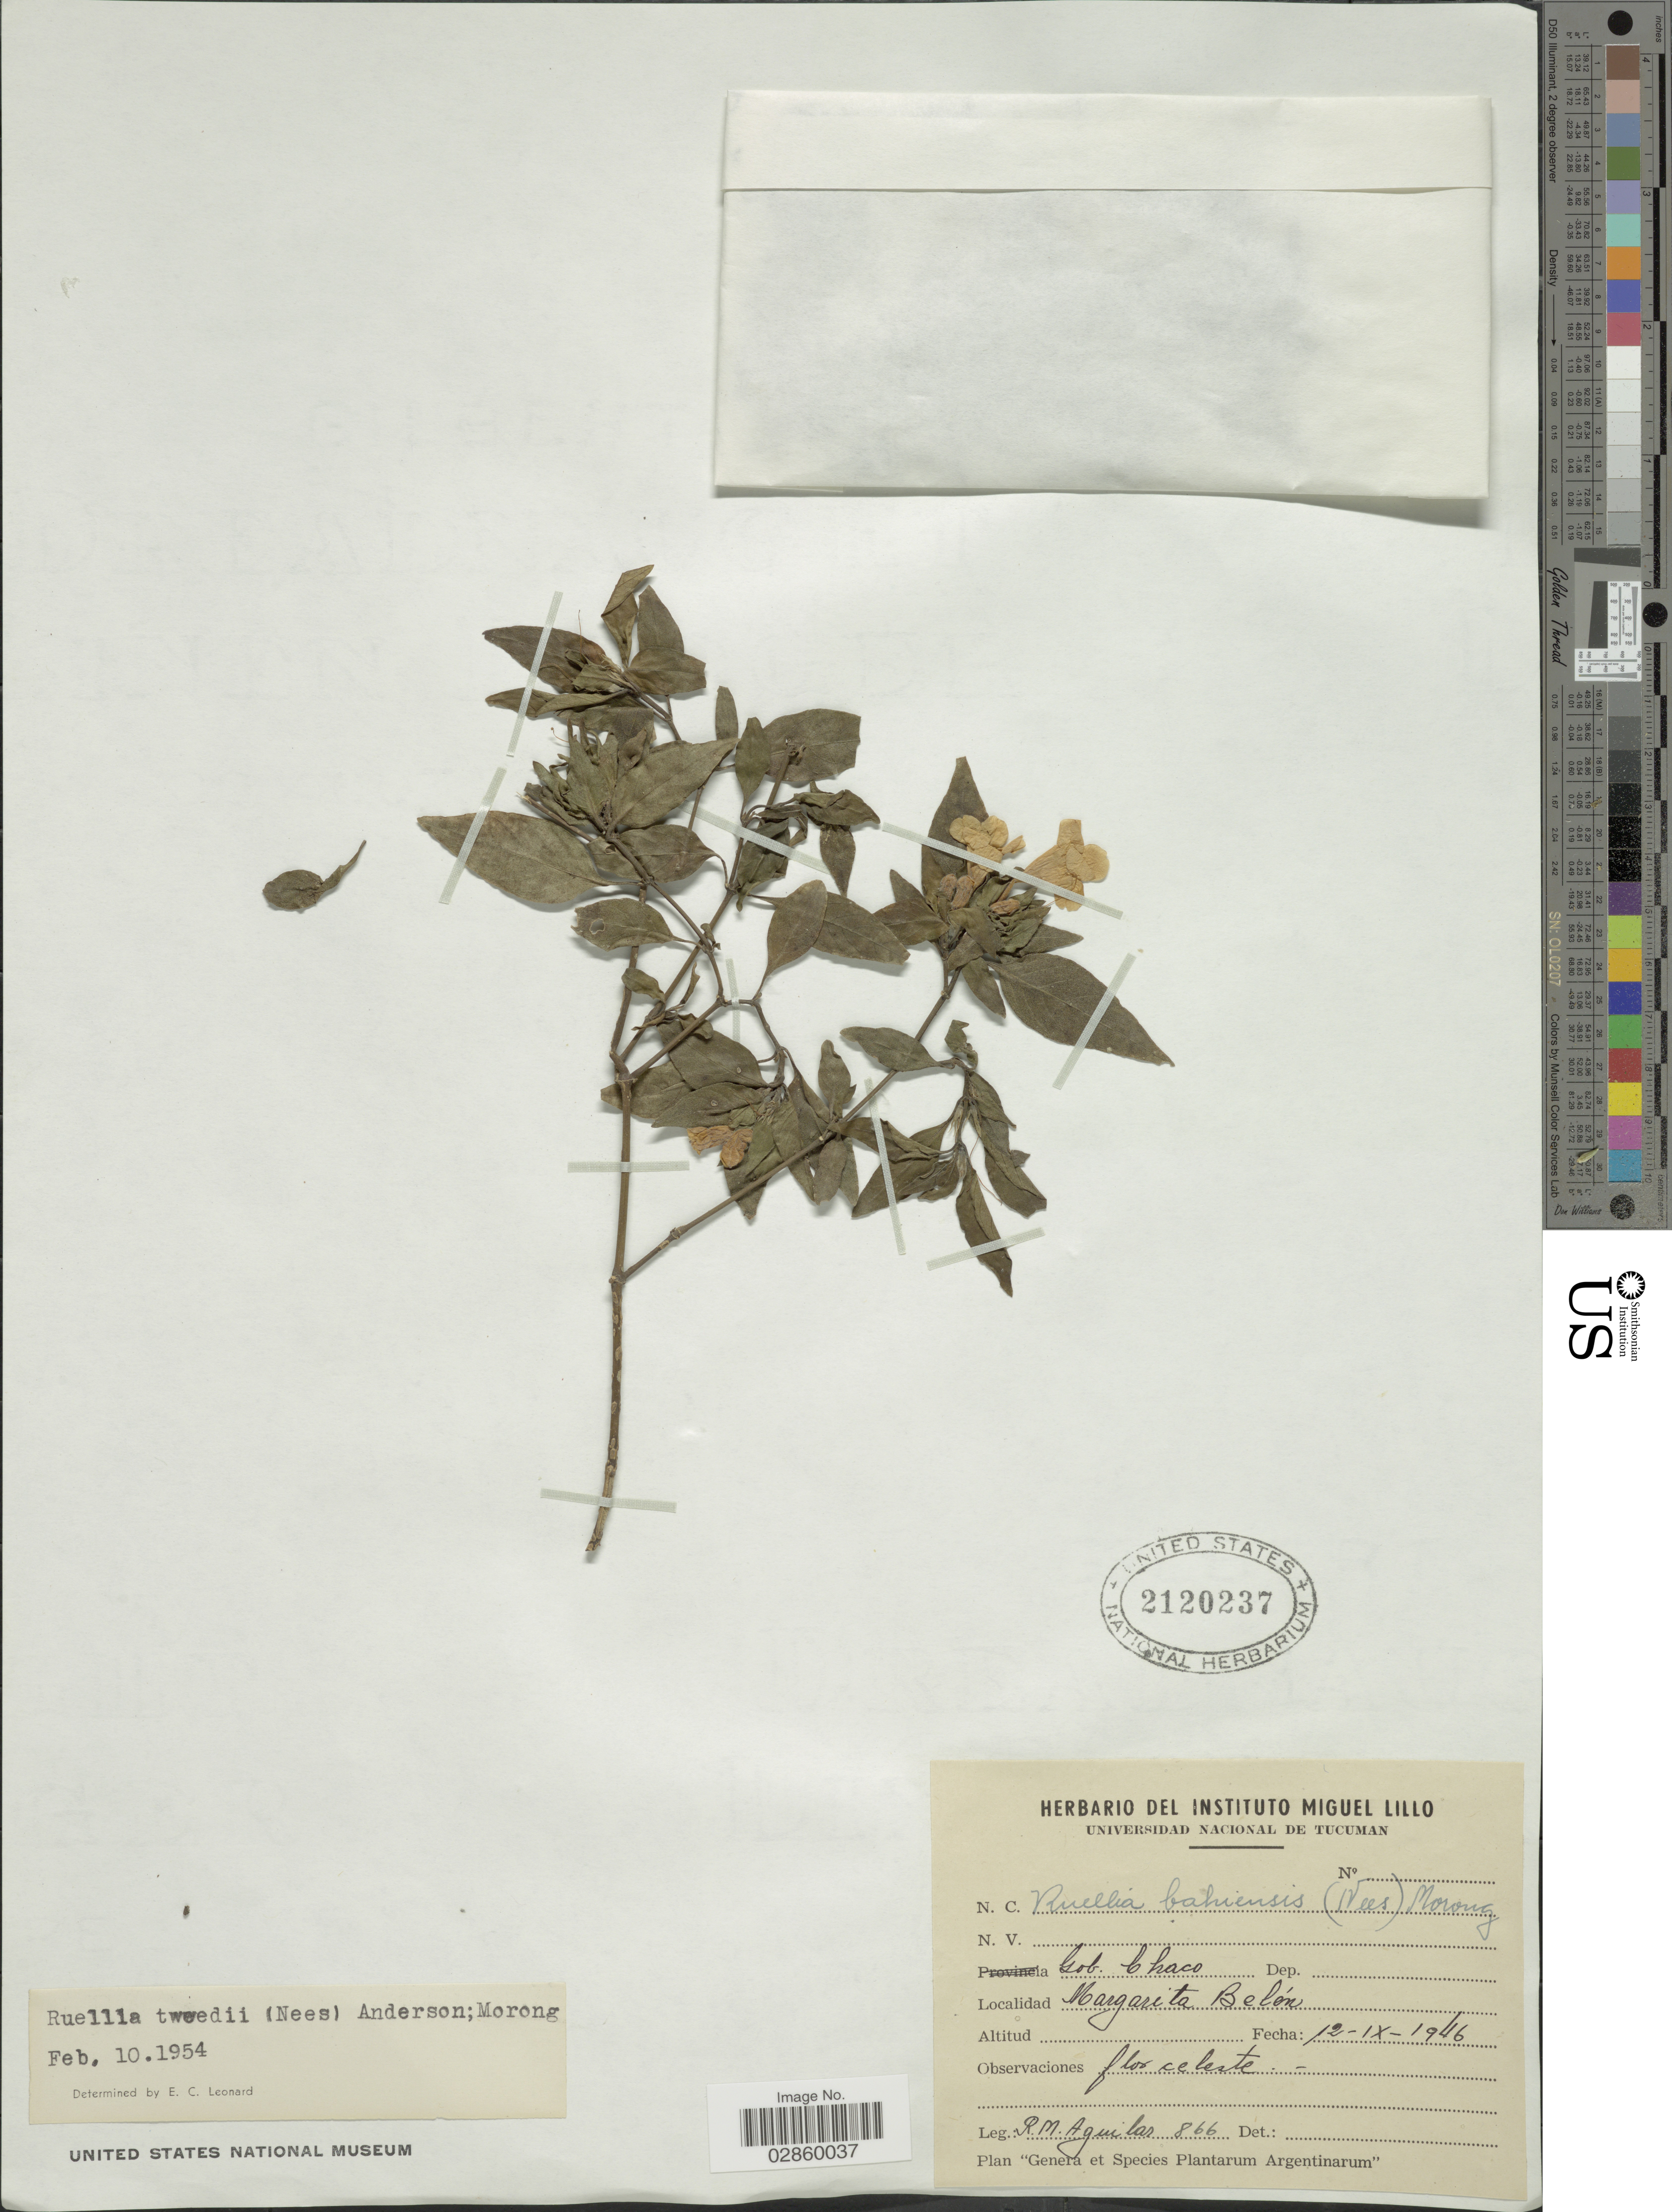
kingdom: Plantae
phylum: Tracheophyta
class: Magnoliopsida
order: Lamiales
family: Acanthaceae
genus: Ruellia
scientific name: Ruellia erythropus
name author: (Nees) Lindau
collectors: R. Aguilar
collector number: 866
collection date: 1946-09-12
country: Argentina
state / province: Chaco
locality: Gob. Chaco, Margarita Belén.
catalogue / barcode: US 2120237